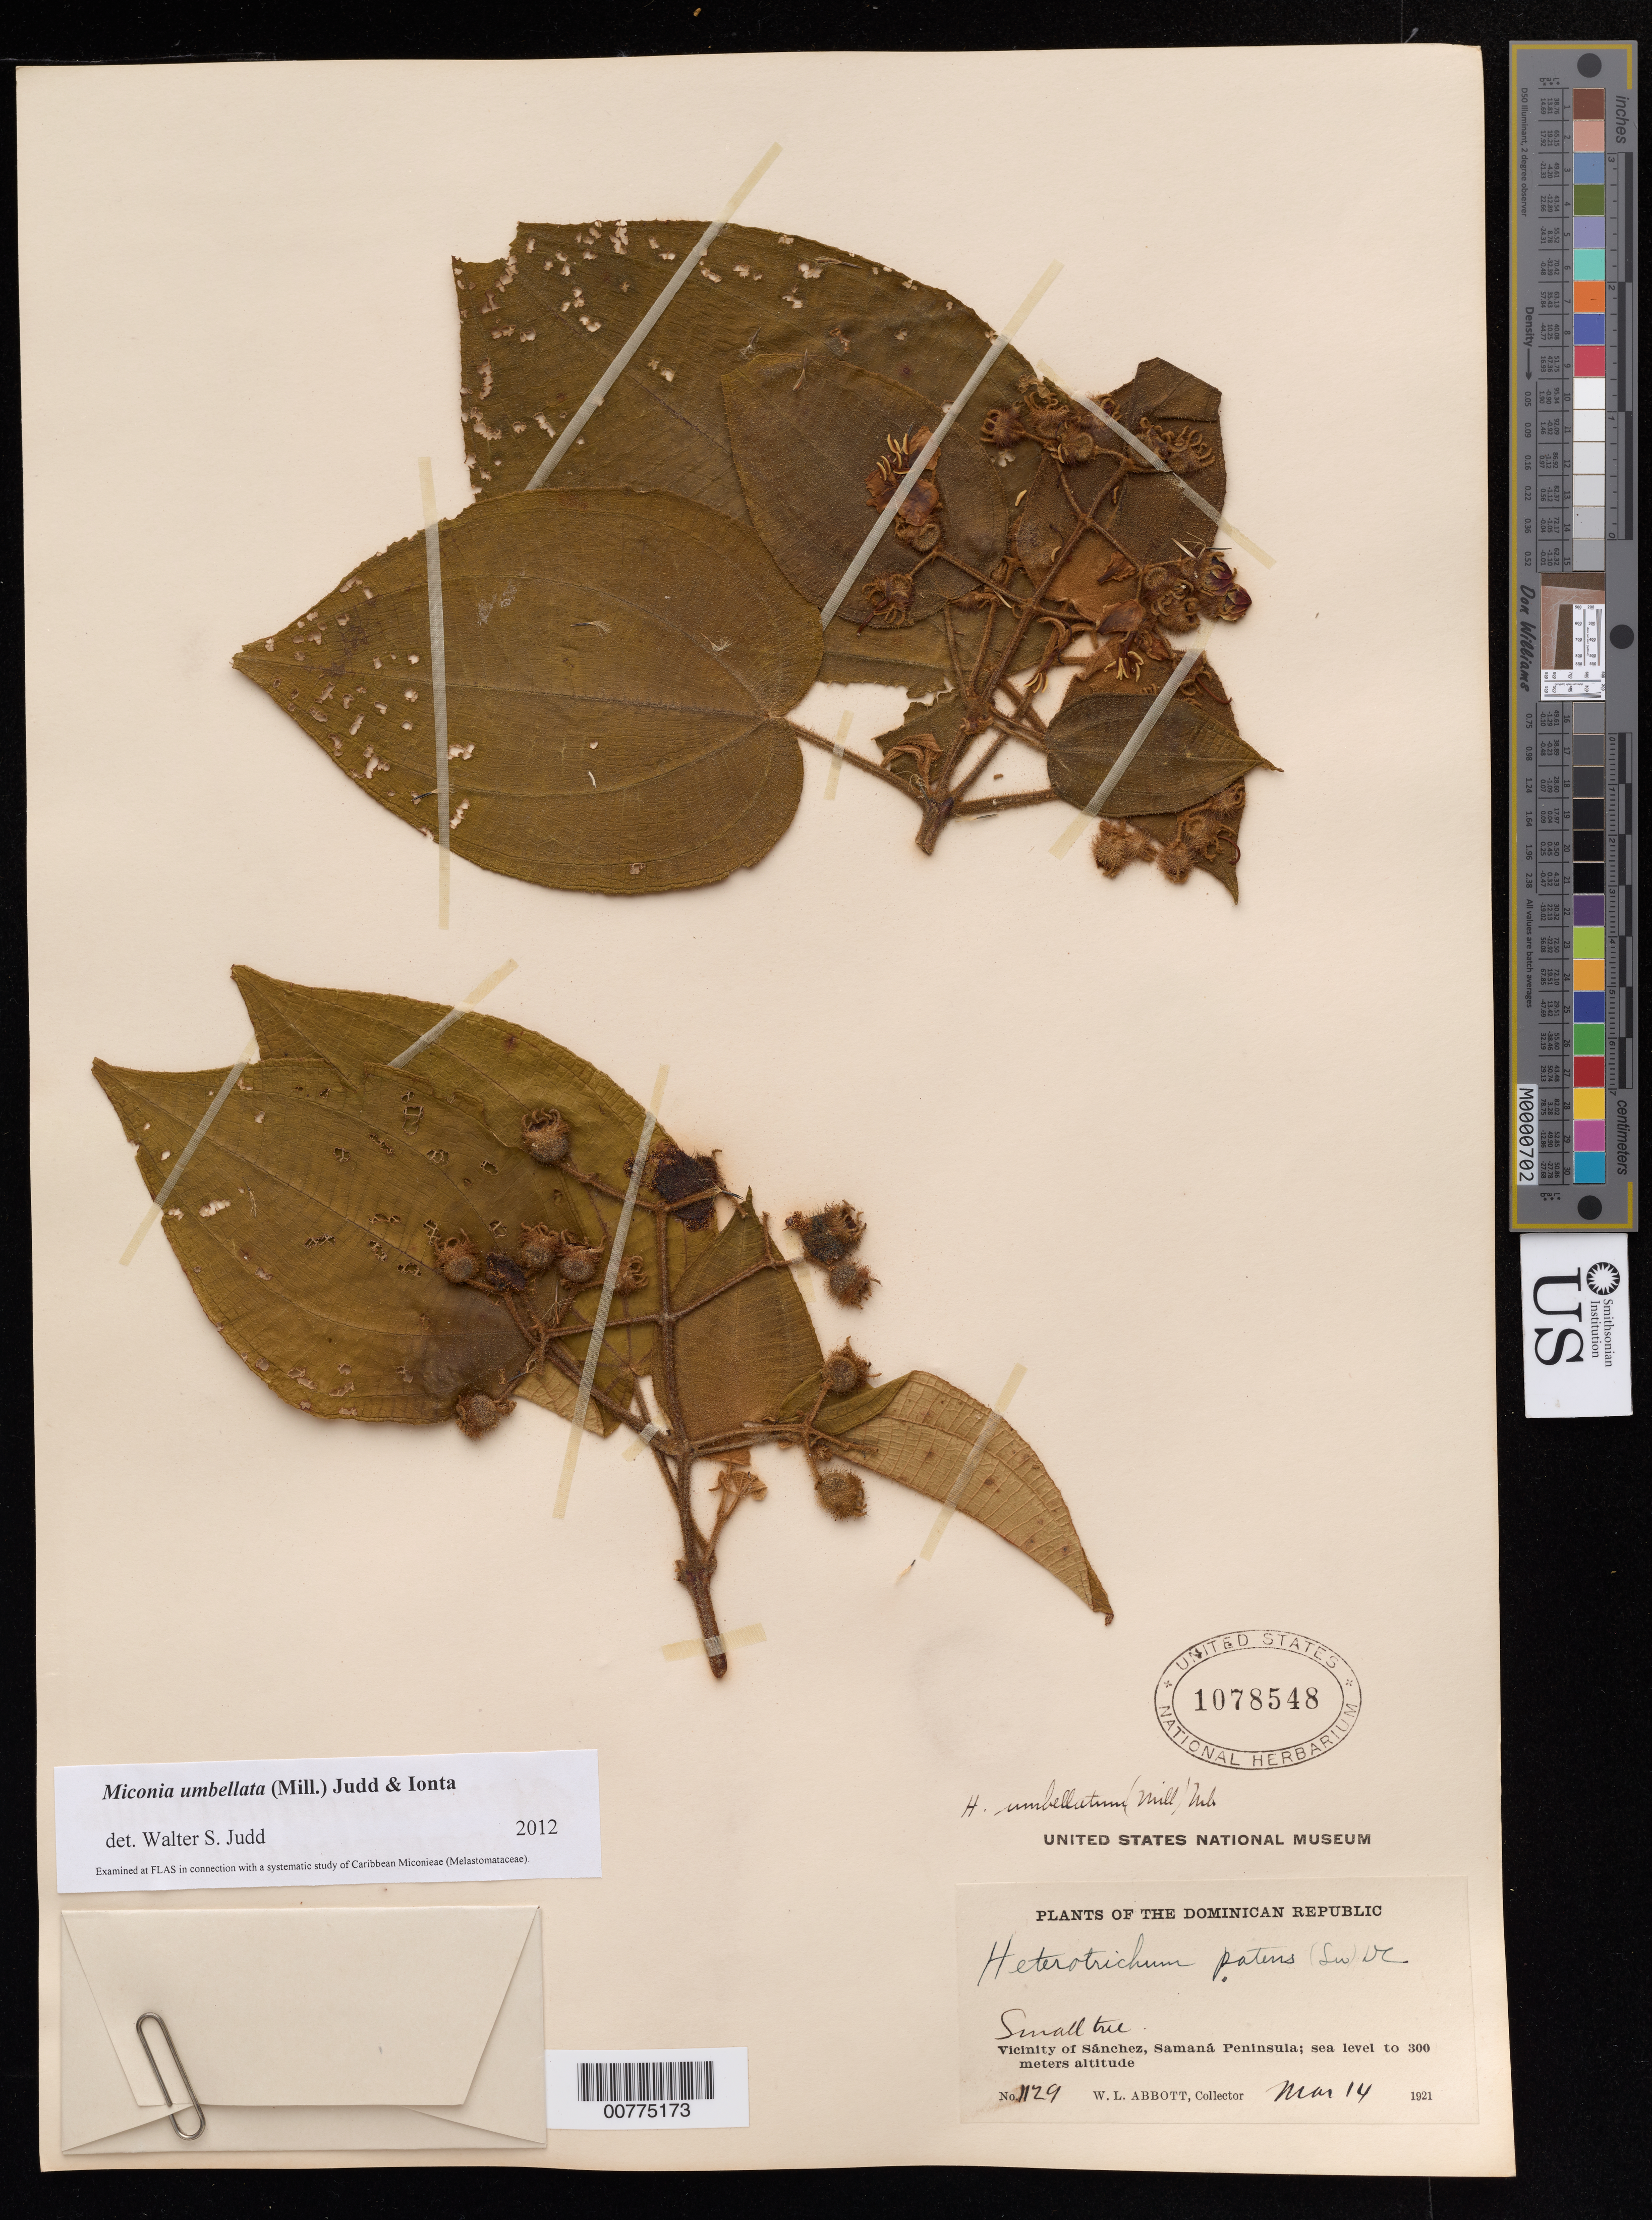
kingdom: Plantae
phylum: Tracheophyta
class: Magnoliopsida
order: Myrtales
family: Melastomataceae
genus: Miconia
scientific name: Miconia umbellata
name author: (Mill.) Judd & Ionta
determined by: Judd, Walter S.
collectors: W. L. Abbott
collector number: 1129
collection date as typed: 14 Mar 1910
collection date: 1910-03-14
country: Dominican Republic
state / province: Samana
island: Hispaniola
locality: Samaná Peninsula, vicinity of Sánchez.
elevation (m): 0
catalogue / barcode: US 1078548